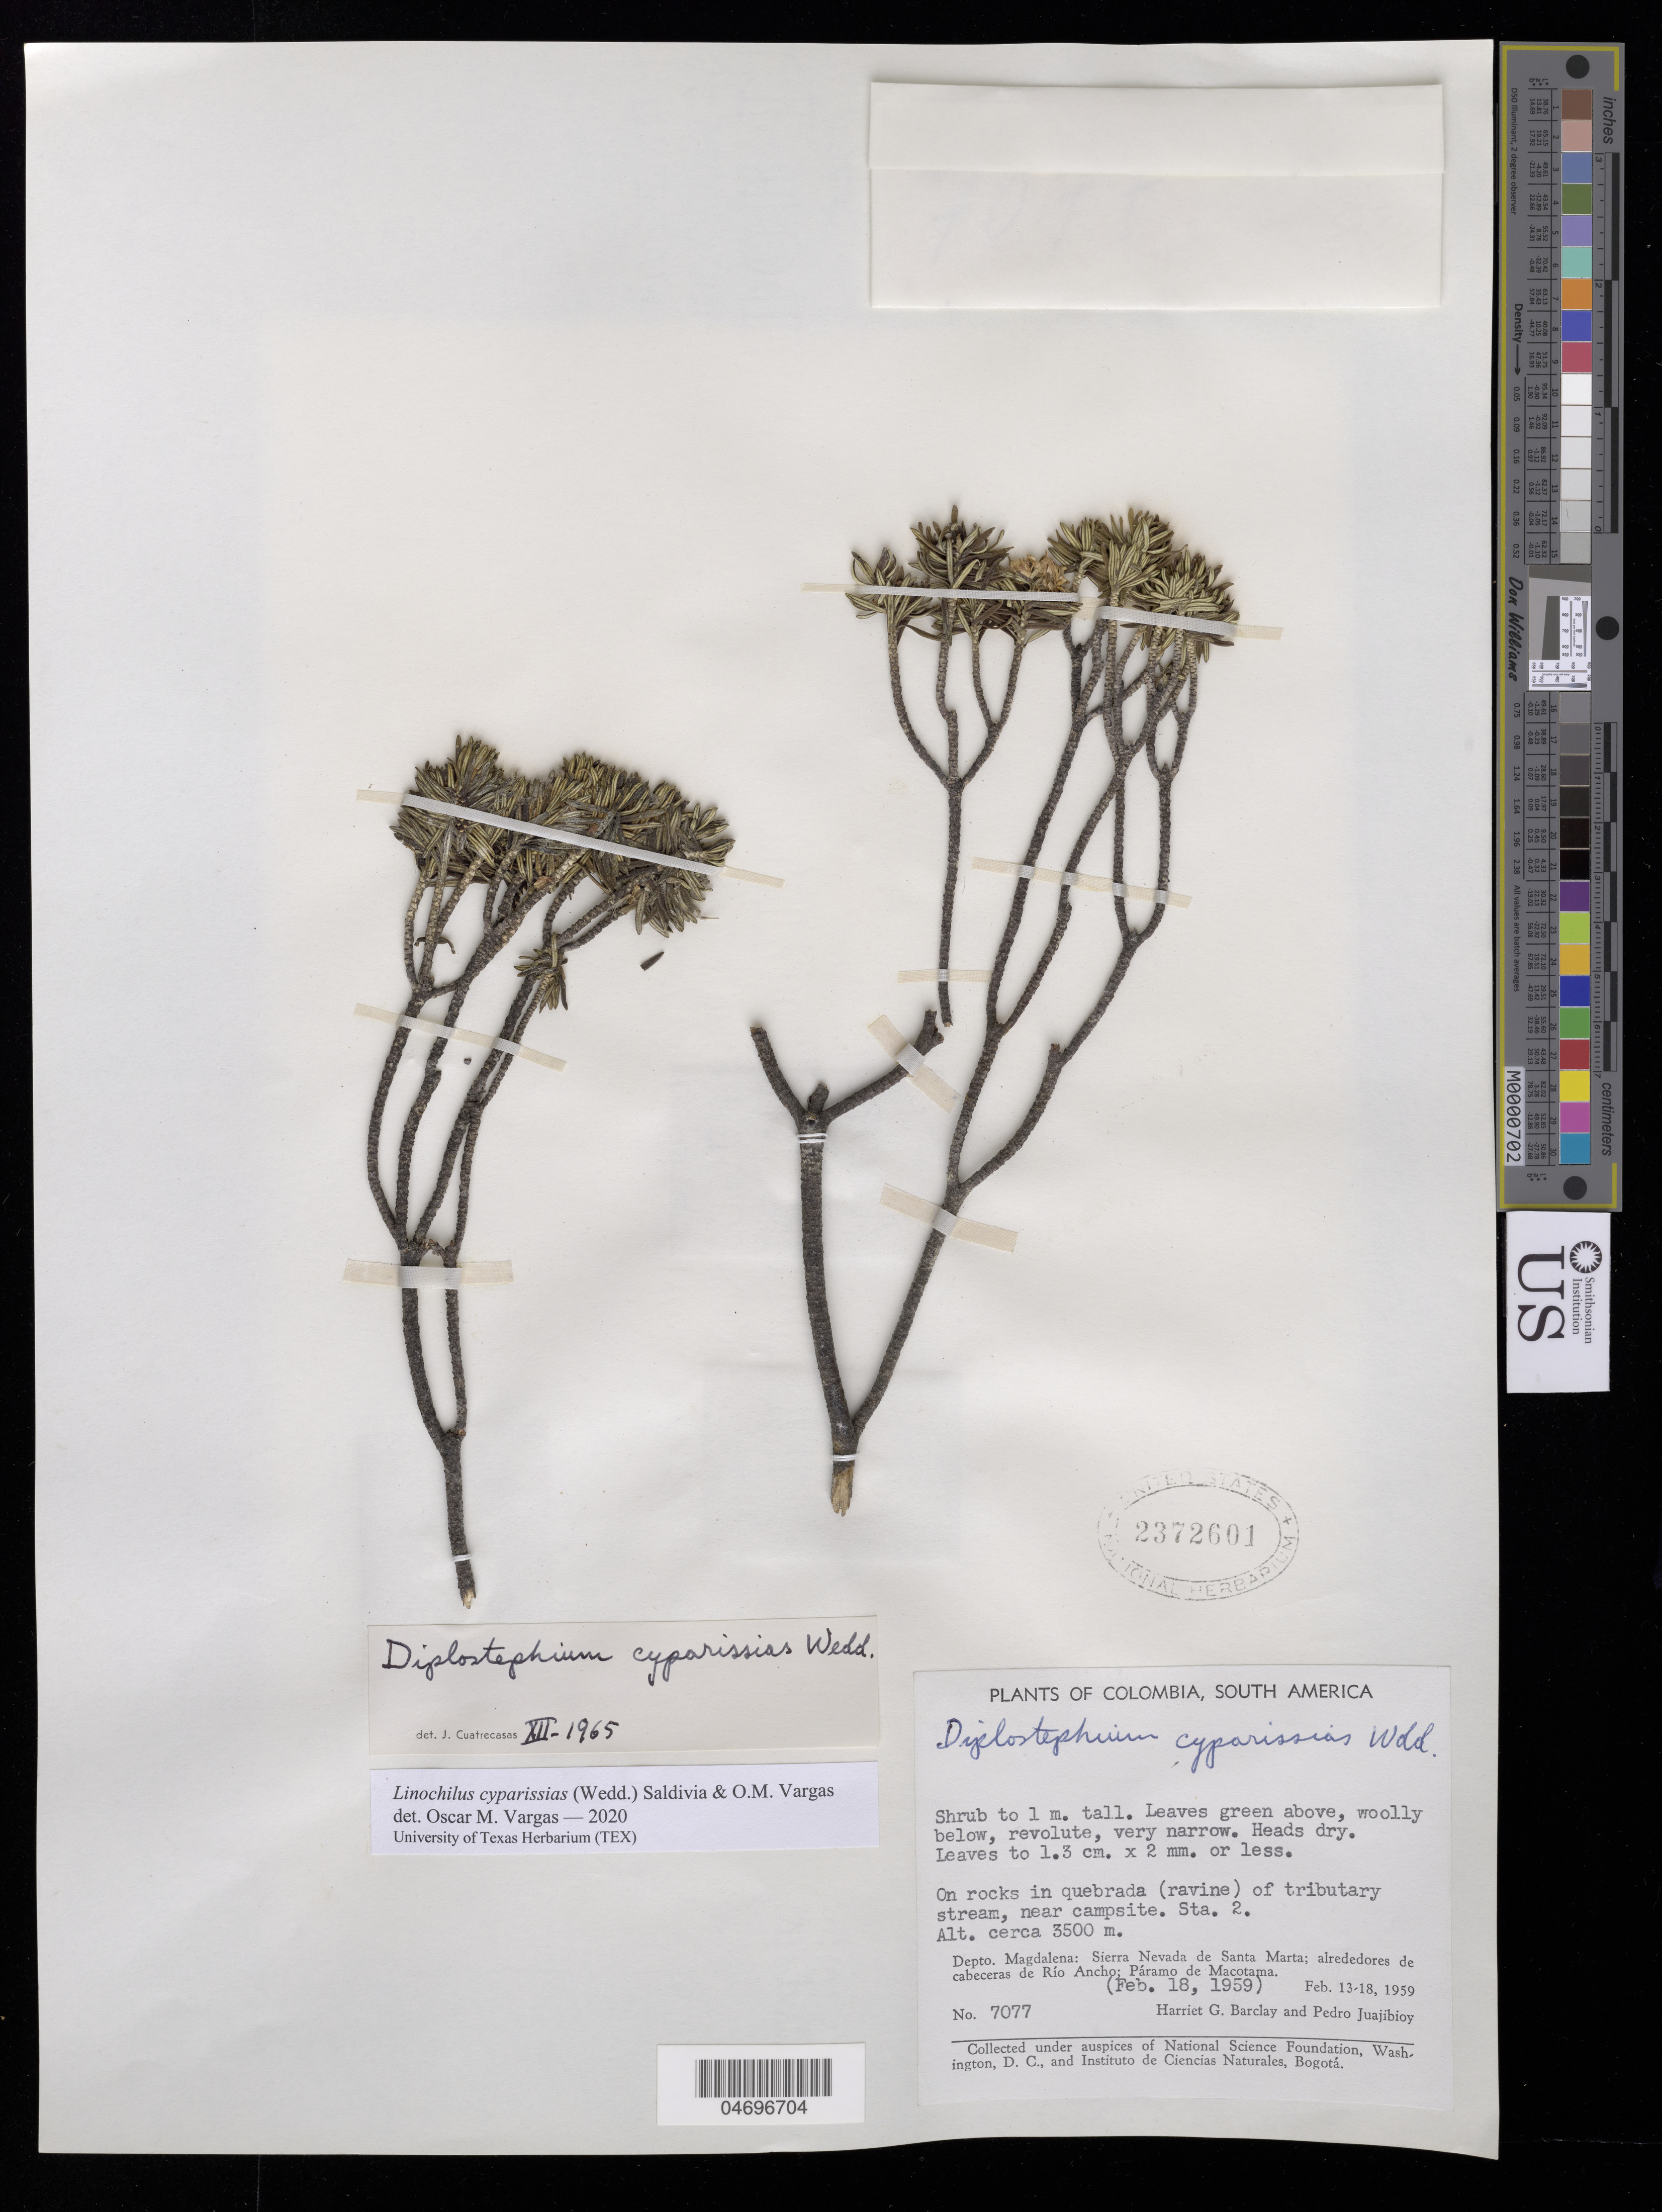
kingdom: Plantae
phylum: Tracheophyta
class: Magnoliopsida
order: Asterales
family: Asteraceae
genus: Linochilus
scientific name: Linochilus cyparissias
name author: (Wedd.) Saldivia & O.M. Vargas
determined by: Vargas, Oscar M.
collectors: H. G. Barclay & P. Juajibioy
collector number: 7077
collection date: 1959-02-18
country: Colombia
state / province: Magdalena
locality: Sierra Nevada de Santa Marta; alrededores de cabeceras de Rio Ancho; Paramo de Macotama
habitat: Paramo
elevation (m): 3500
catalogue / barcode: US 2372601